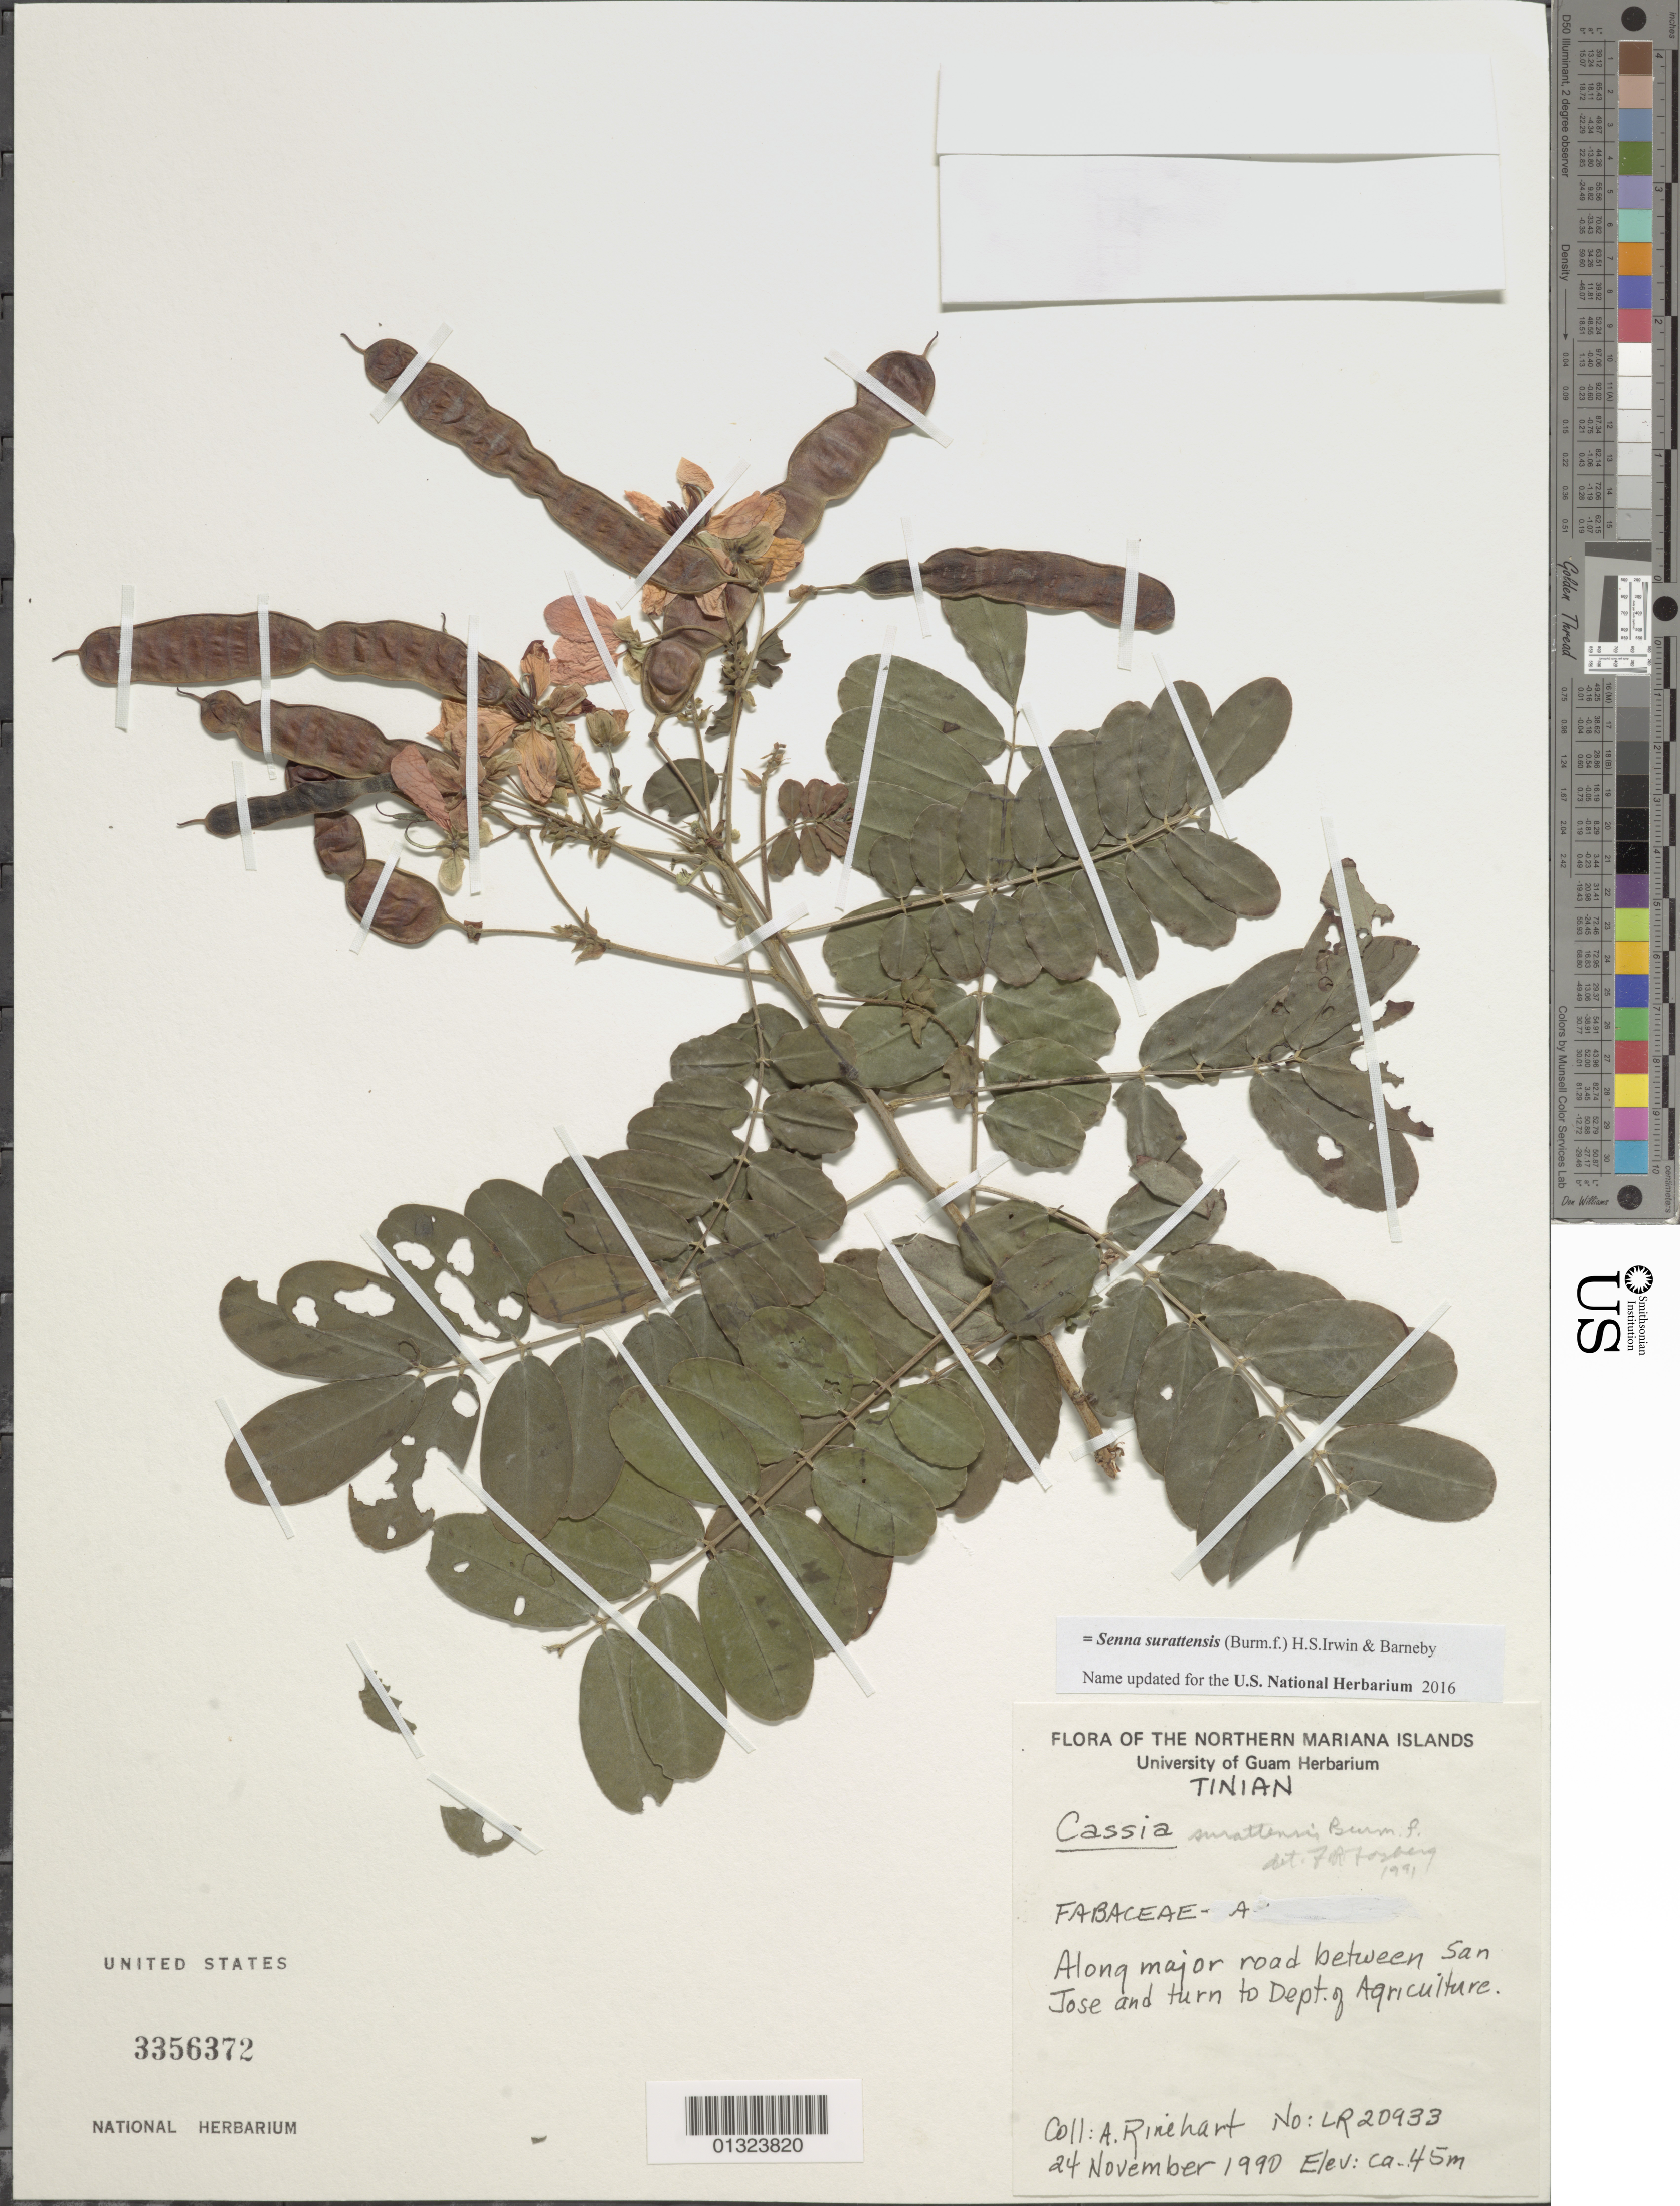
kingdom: Plantae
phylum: Tracheophyta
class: Magnoliopsida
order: Fabales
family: Fabaceae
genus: Senna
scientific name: Senna timorensis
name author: (DC.) H.S. Irwin & Barneby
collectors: A. Rinehart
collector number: LR20933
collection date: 1990-11-24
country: Northern Mariana Islands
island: Tinian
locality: Along major road between San Jose and turn to Dept. of Agriculture.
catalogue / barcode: US 3356372